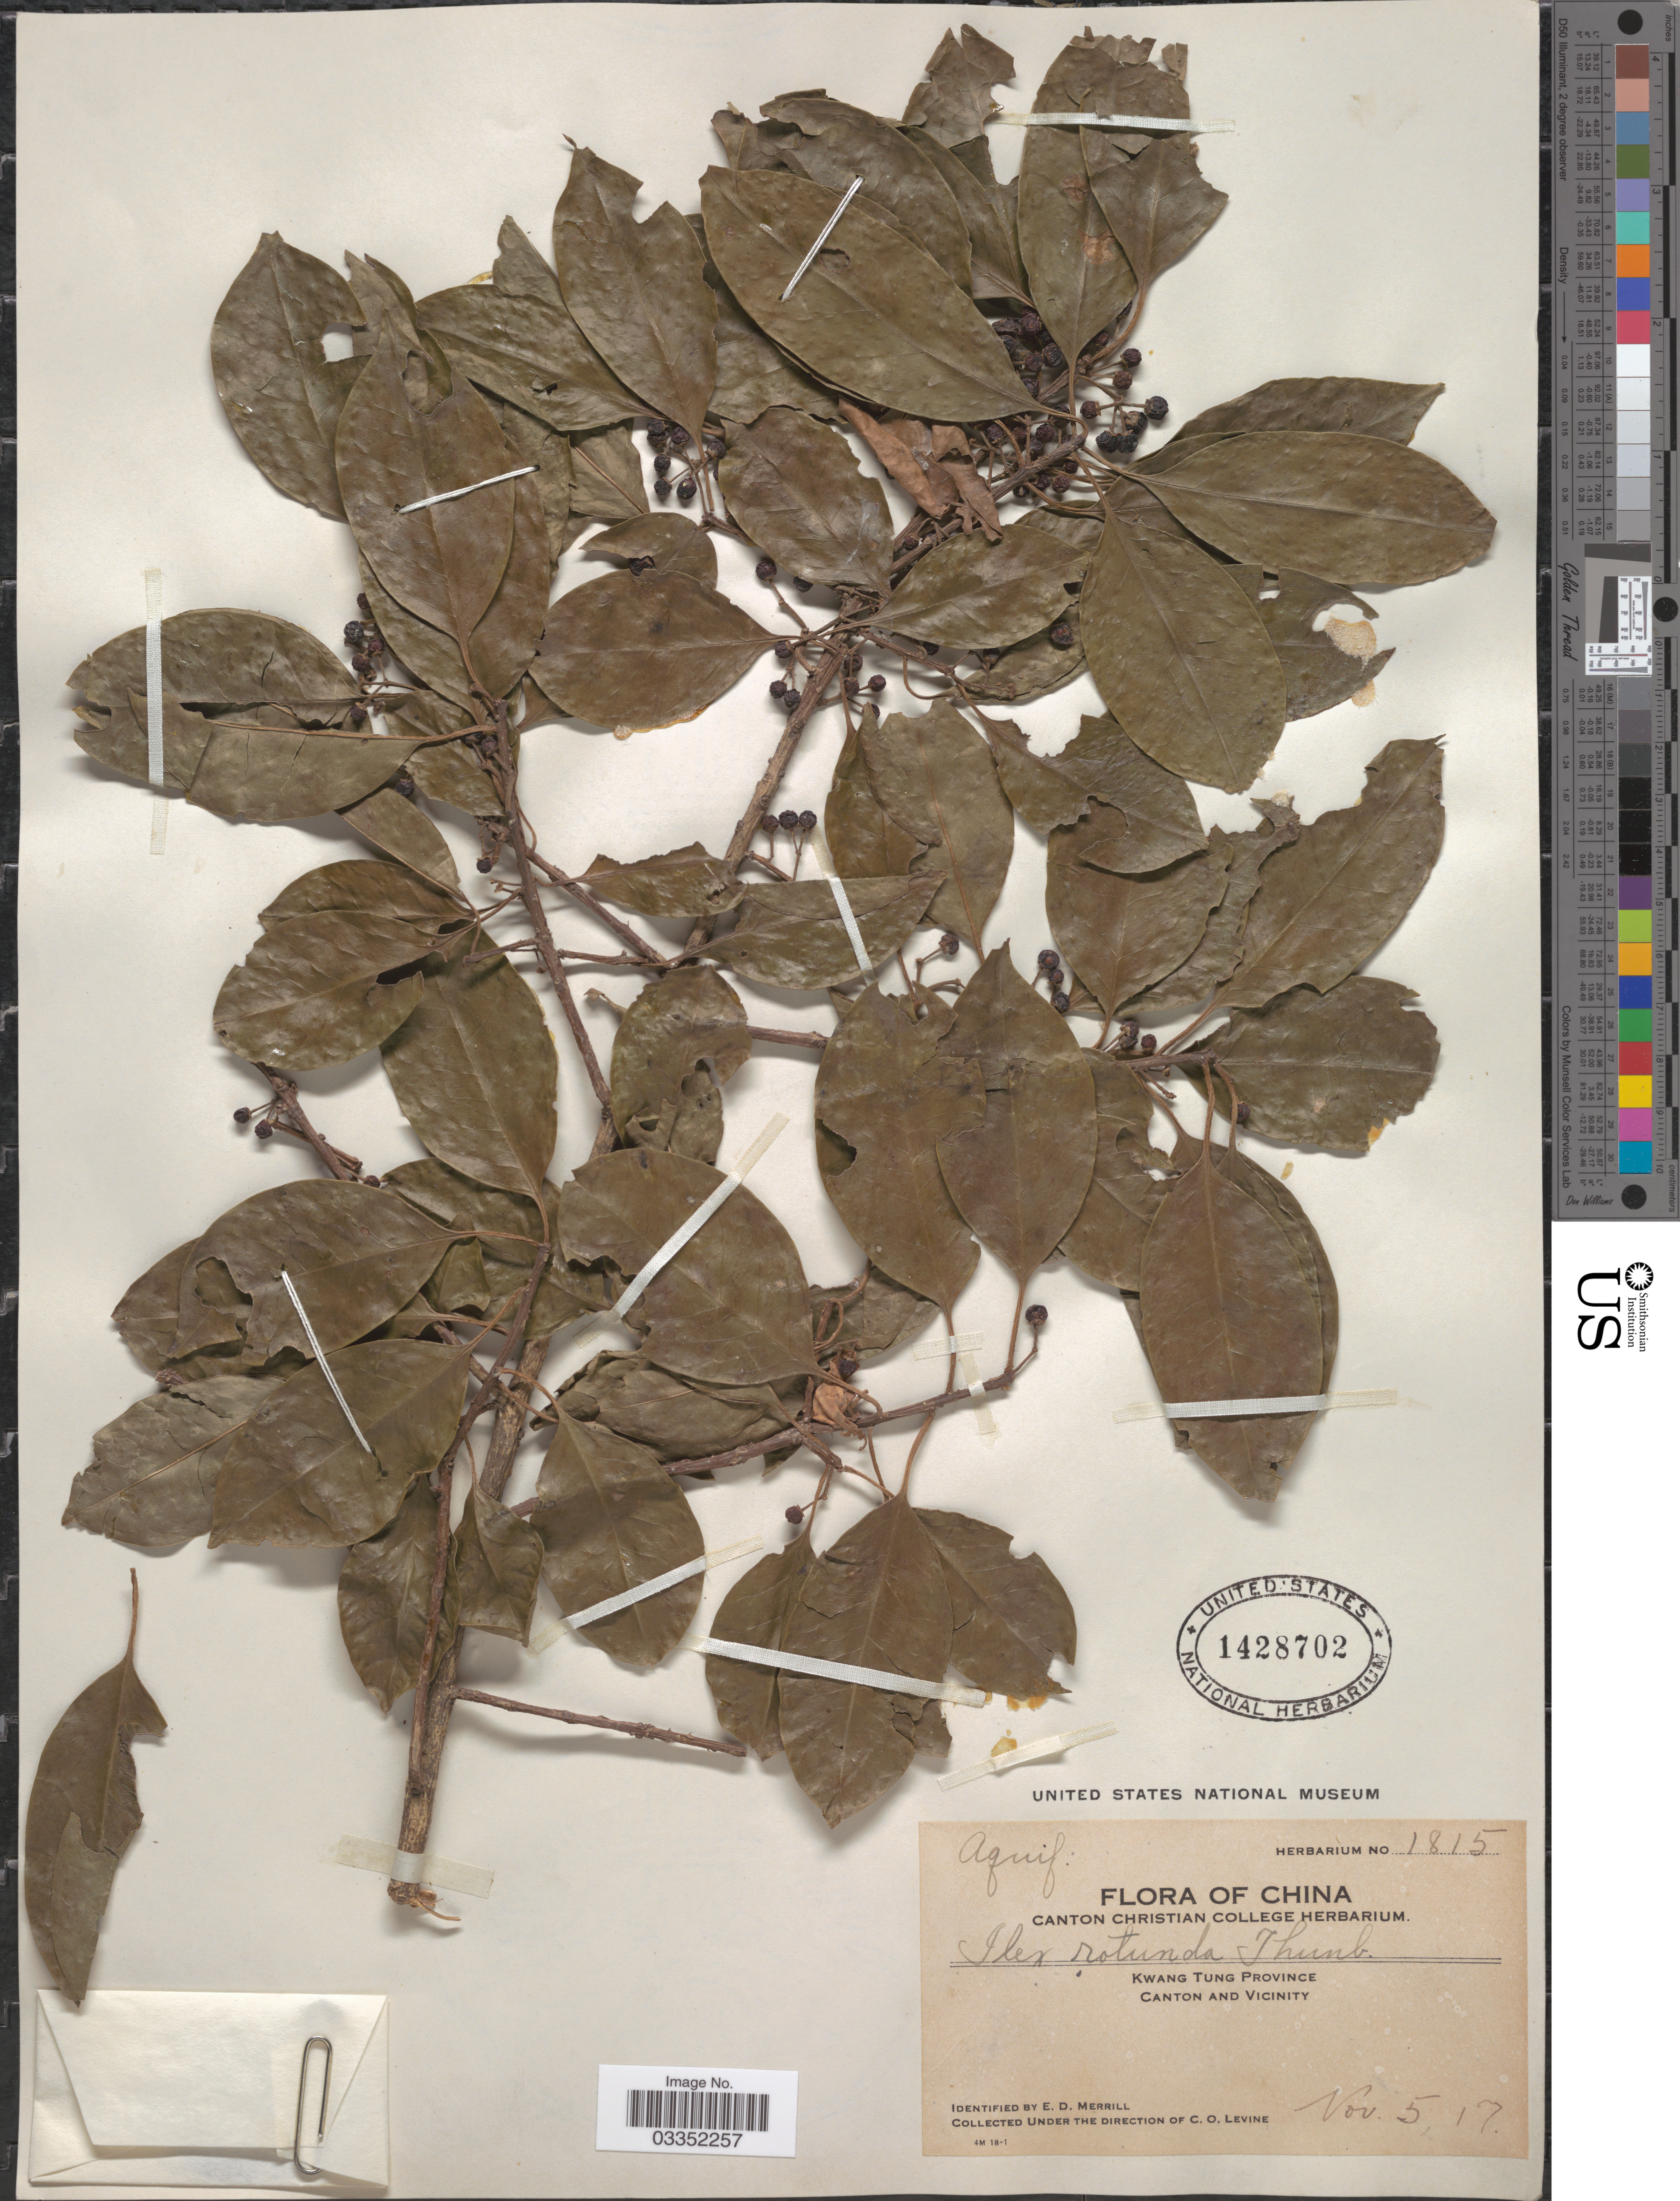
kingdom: Plantae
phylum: Tracheophyta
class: Magnoliopsida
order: Aquifoliales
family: Aquifoliaceae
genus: Ilex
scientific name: Ilex rotunda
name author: Thunb.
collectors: C. O. Levine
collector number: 1815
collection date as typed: Transcribed d/m/y: 5/11/17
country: China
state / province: Guangdong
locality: Kwang Tung Province, Canton and Vicinity.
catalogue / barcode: US 1428702